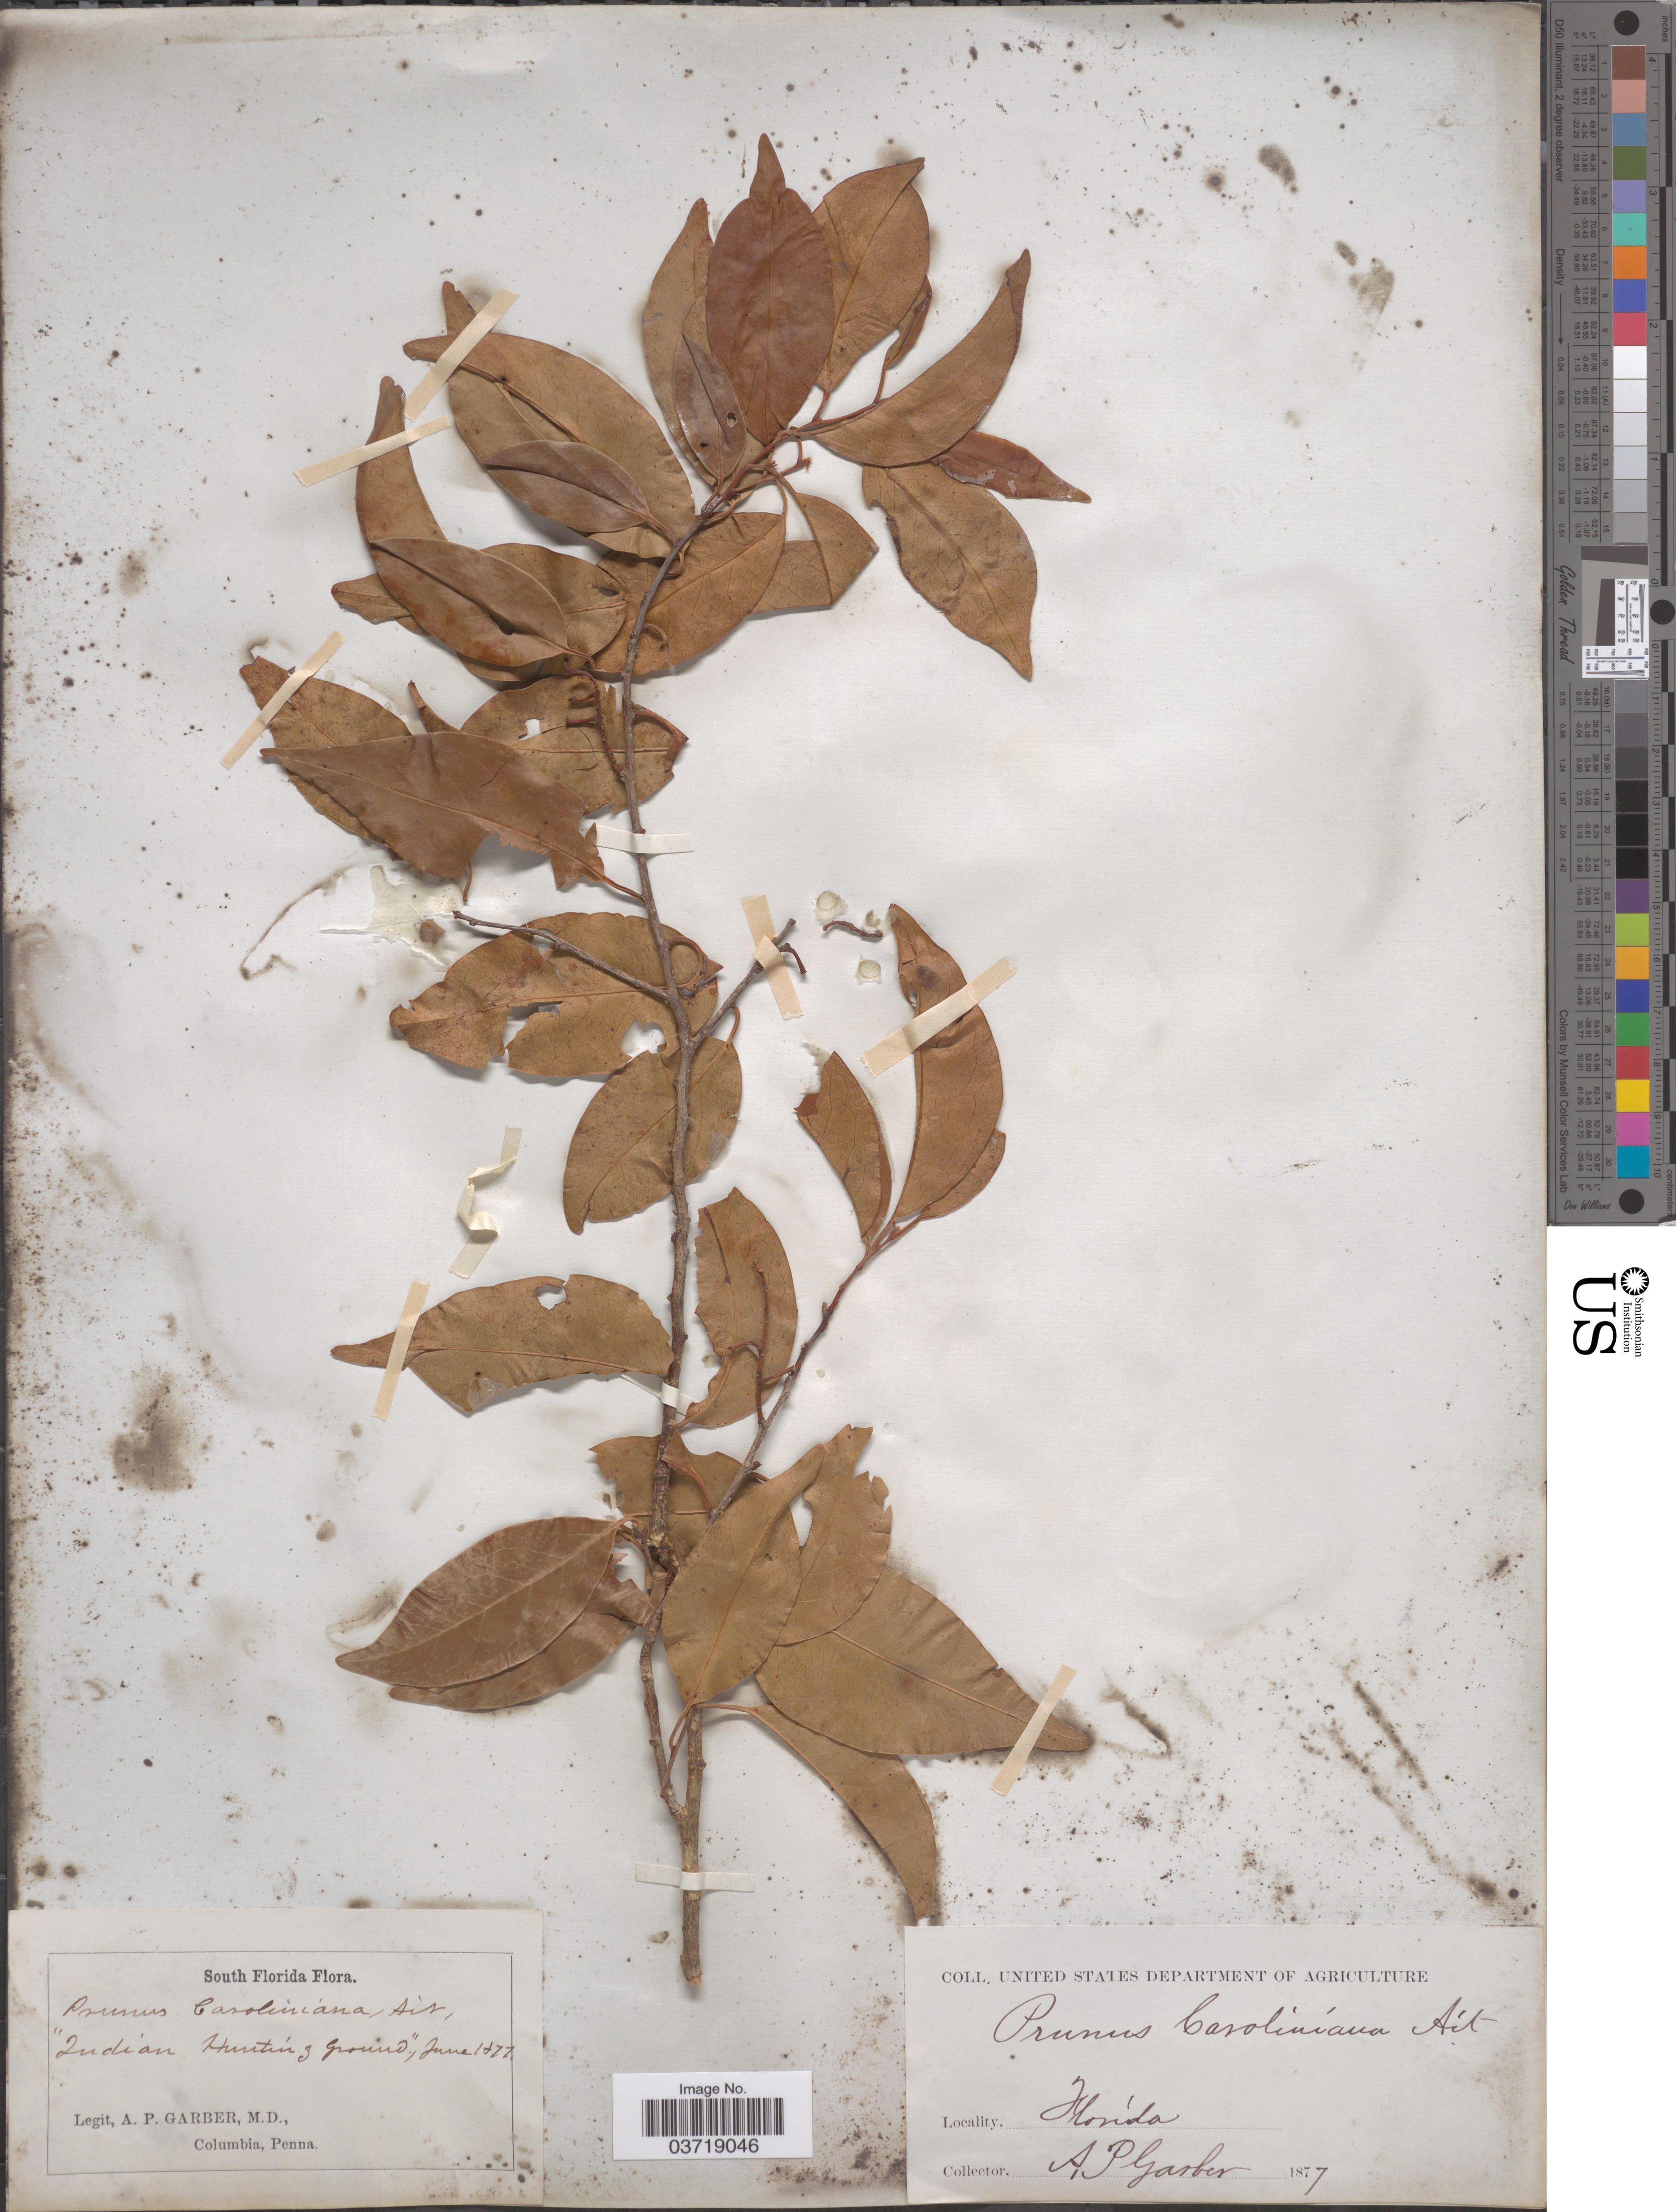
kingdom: Plantae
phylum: Tracheophyta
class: Magnoliopsida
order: Rosales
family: Rosaceae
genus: Prunus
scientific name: Prunus caroliniana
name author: (Mill.) Aiton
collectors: A. P. Garber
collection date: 1877-06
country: United States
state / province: Florida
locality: South Florida. "Indian Hunting Ground".